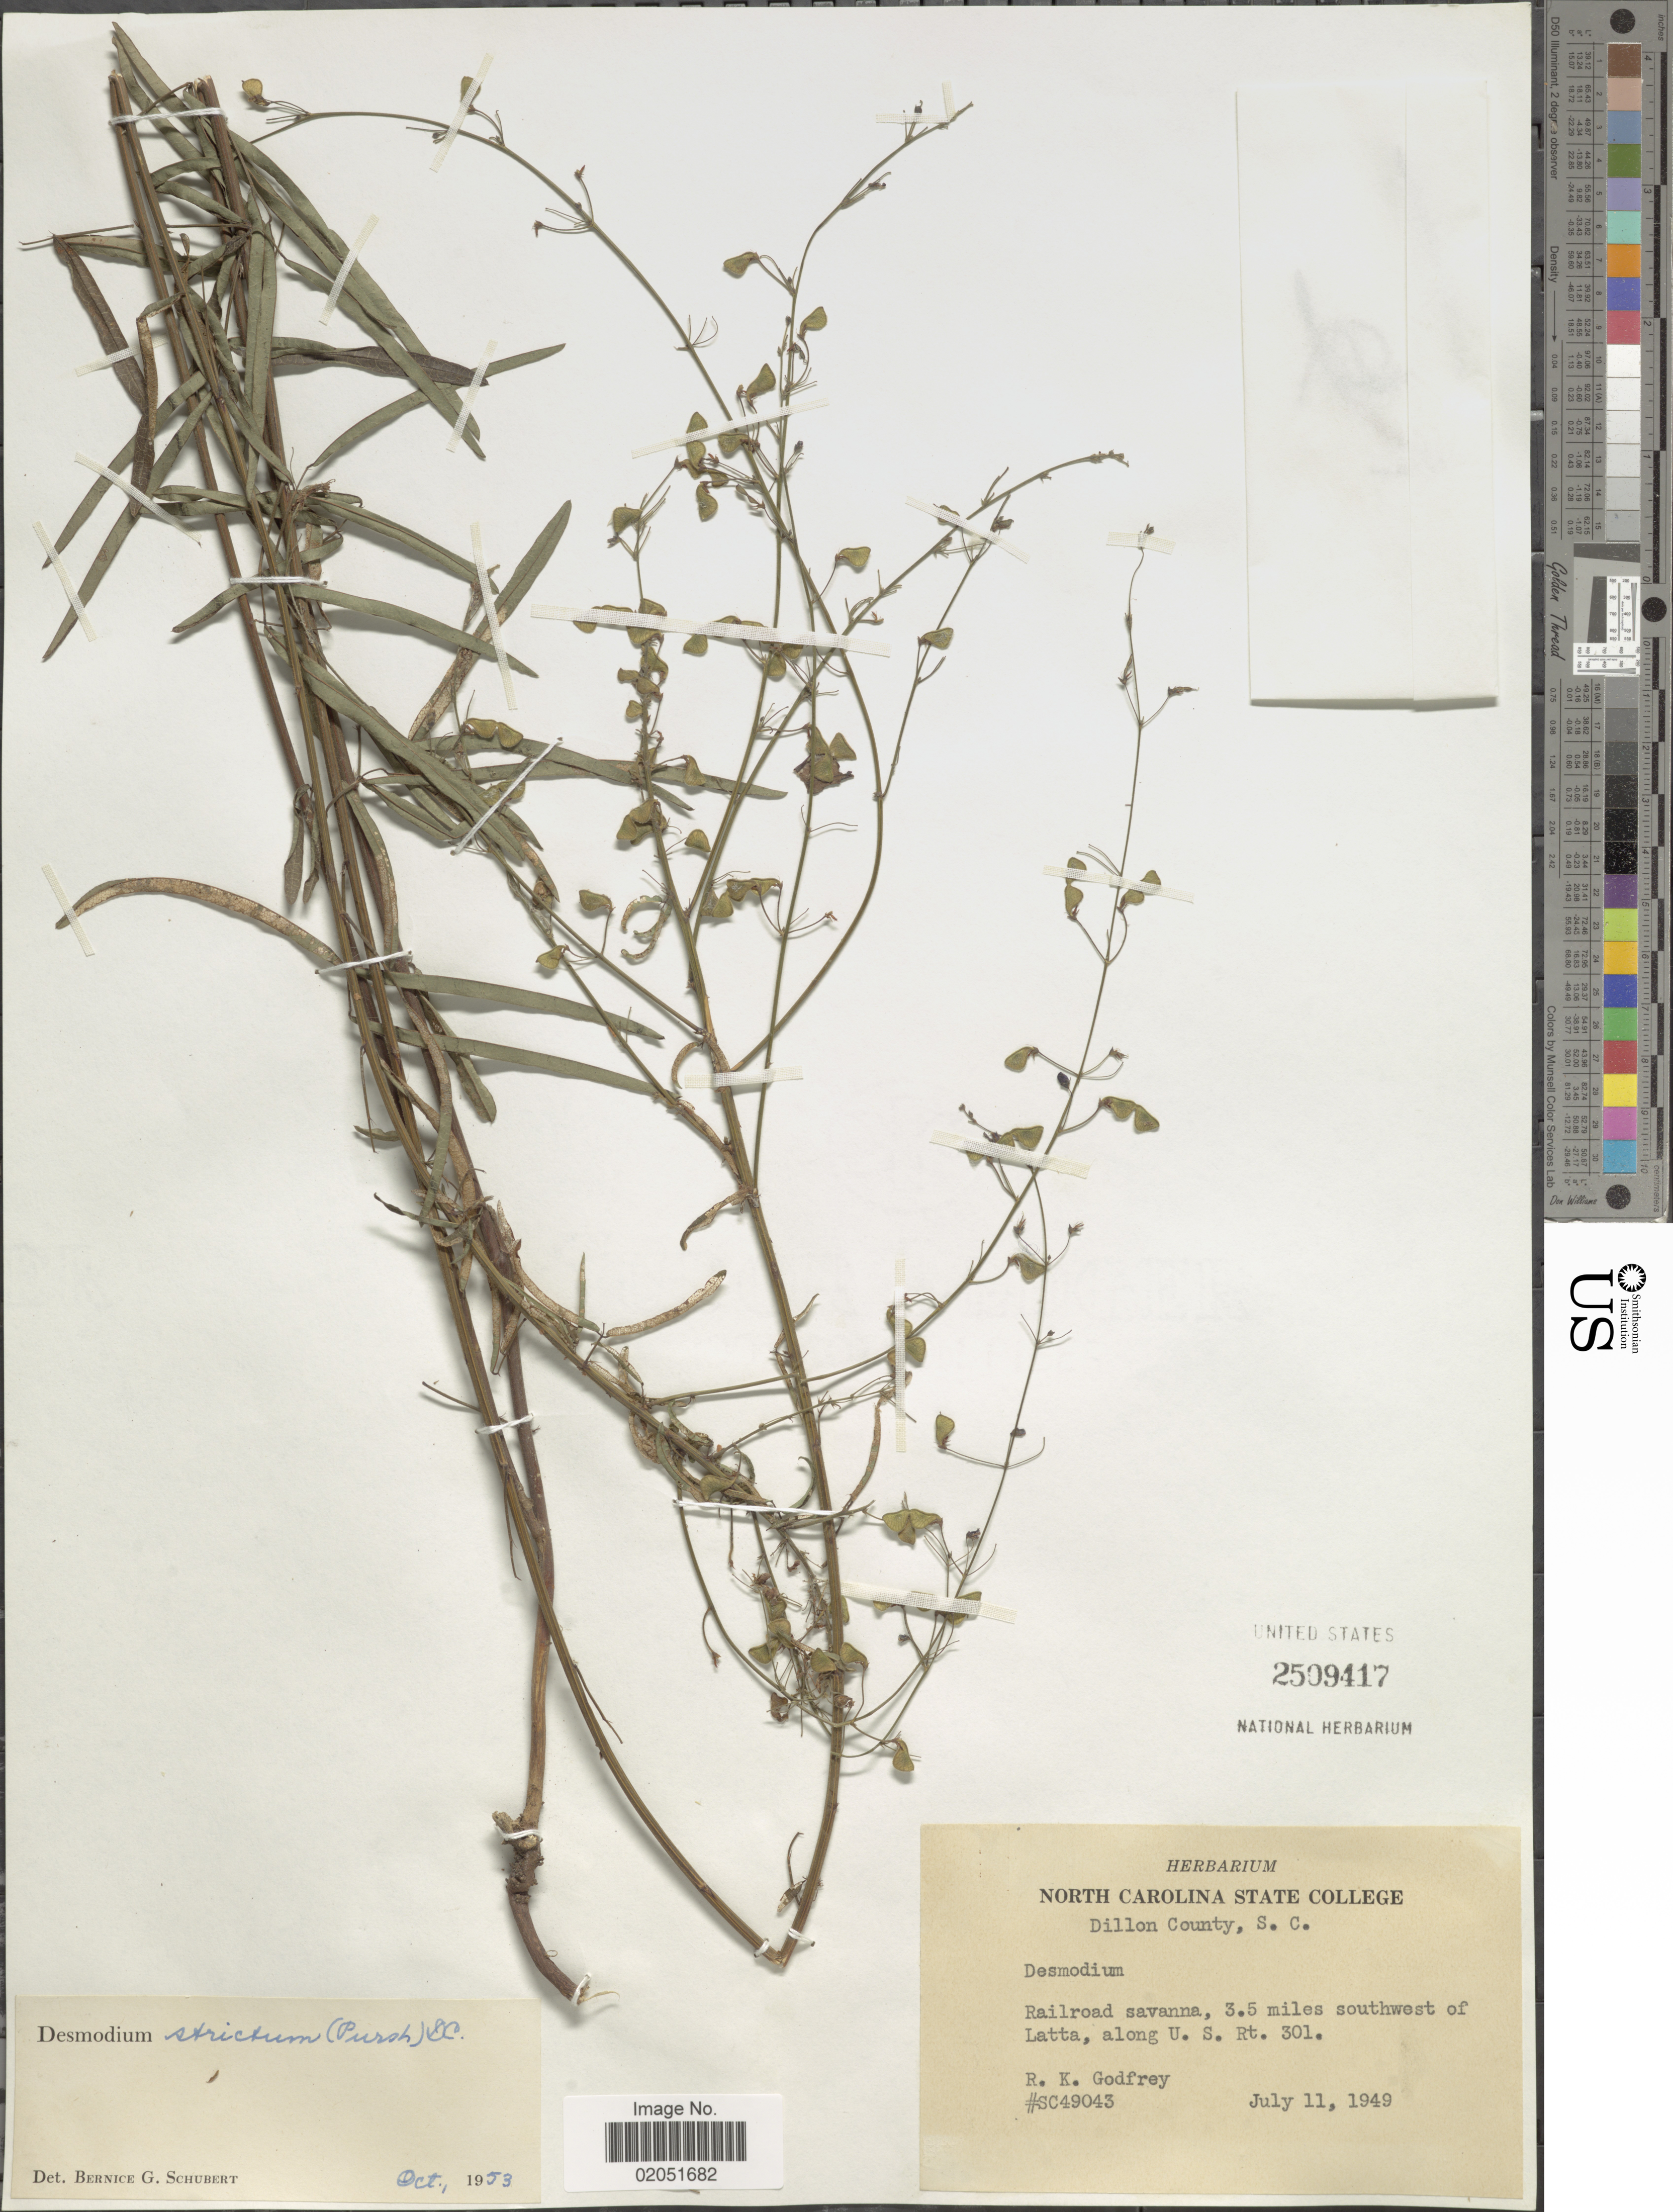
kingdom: Plantae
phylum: Tracheophyta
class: Magnoliopsida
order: Fabales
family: Fabaceae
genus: Desmodium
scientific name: Desmodium strictum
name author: (Pursh) DC.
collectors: R. K. Godfrey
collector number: SC49043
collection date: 1949-07-11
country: United States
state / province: South Carolina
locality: Dillon County, S. C., Railroad savanna, 3.5 miles southwest of Latta, along U.S. Rt. 301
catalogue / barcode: US 2509417